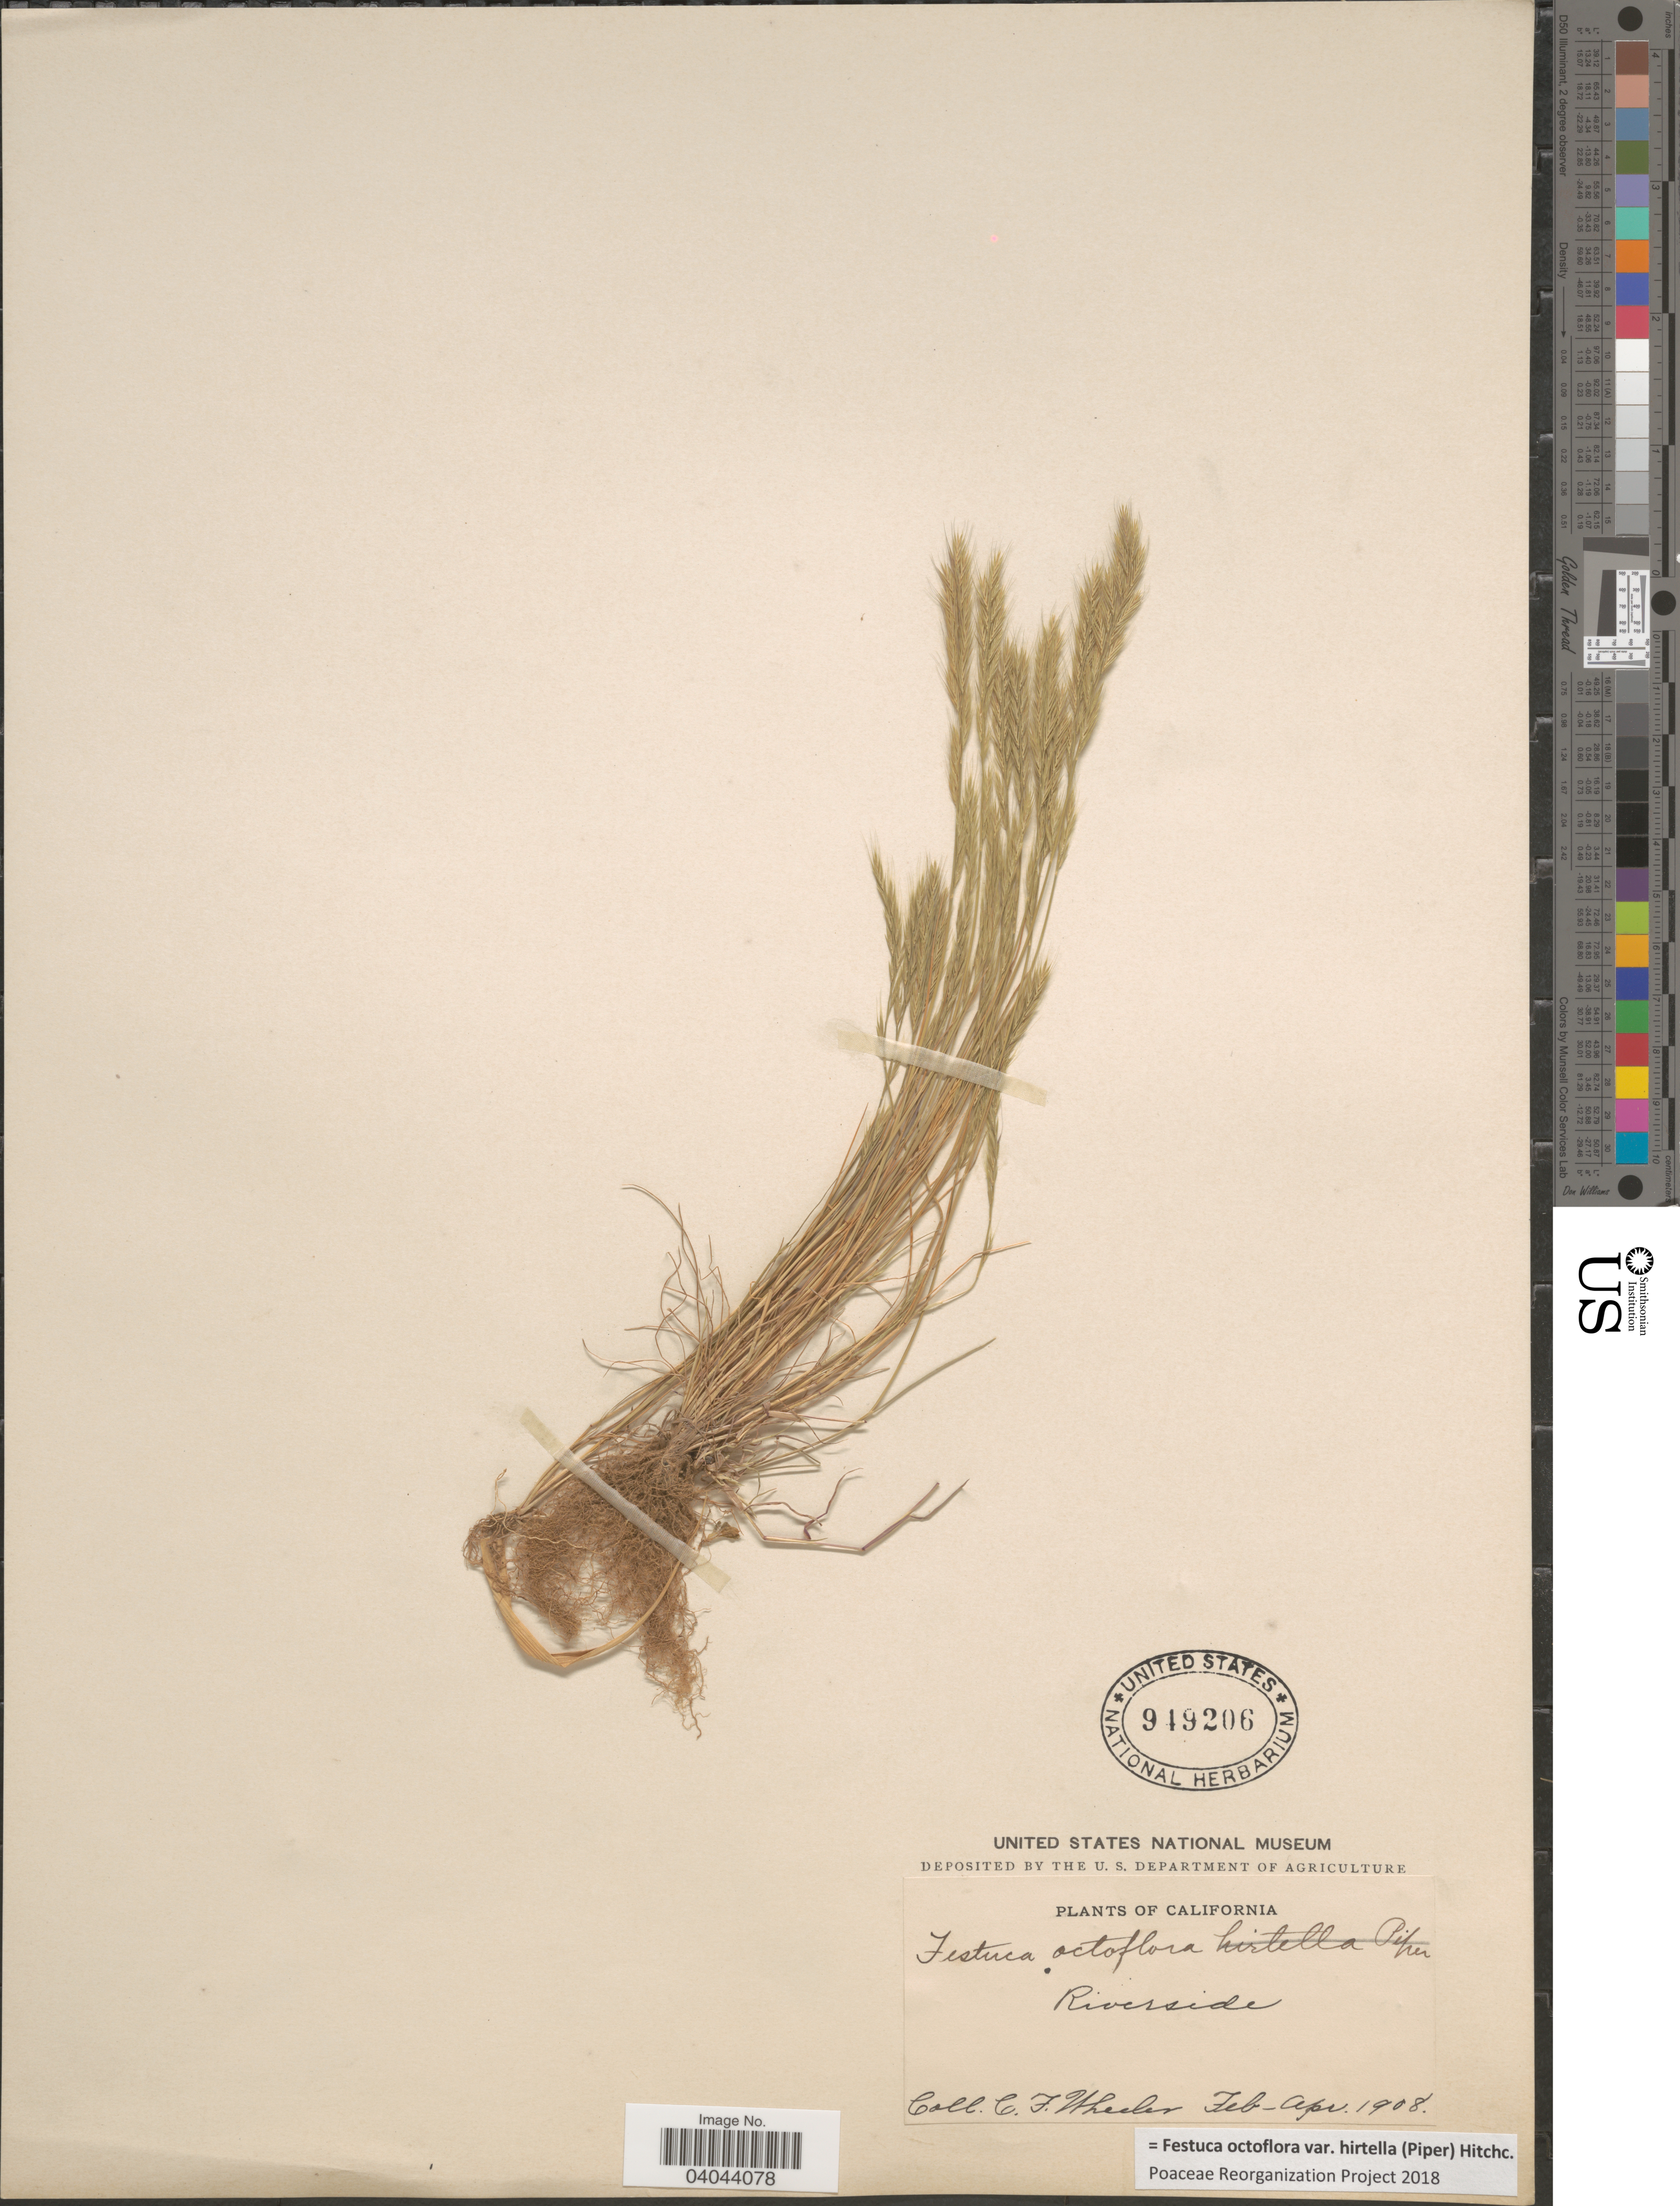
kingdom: Plantae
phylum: Tracheophyta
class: Liliopsida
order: Poales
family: Poaceae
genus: Festuca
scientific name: Festuca octoflora var. hirtella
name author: Piper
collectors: C. Wheeler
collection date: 1908-02/1908-04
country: United States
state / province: California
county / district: Riverside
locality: Riverside.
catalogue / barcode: US 949206